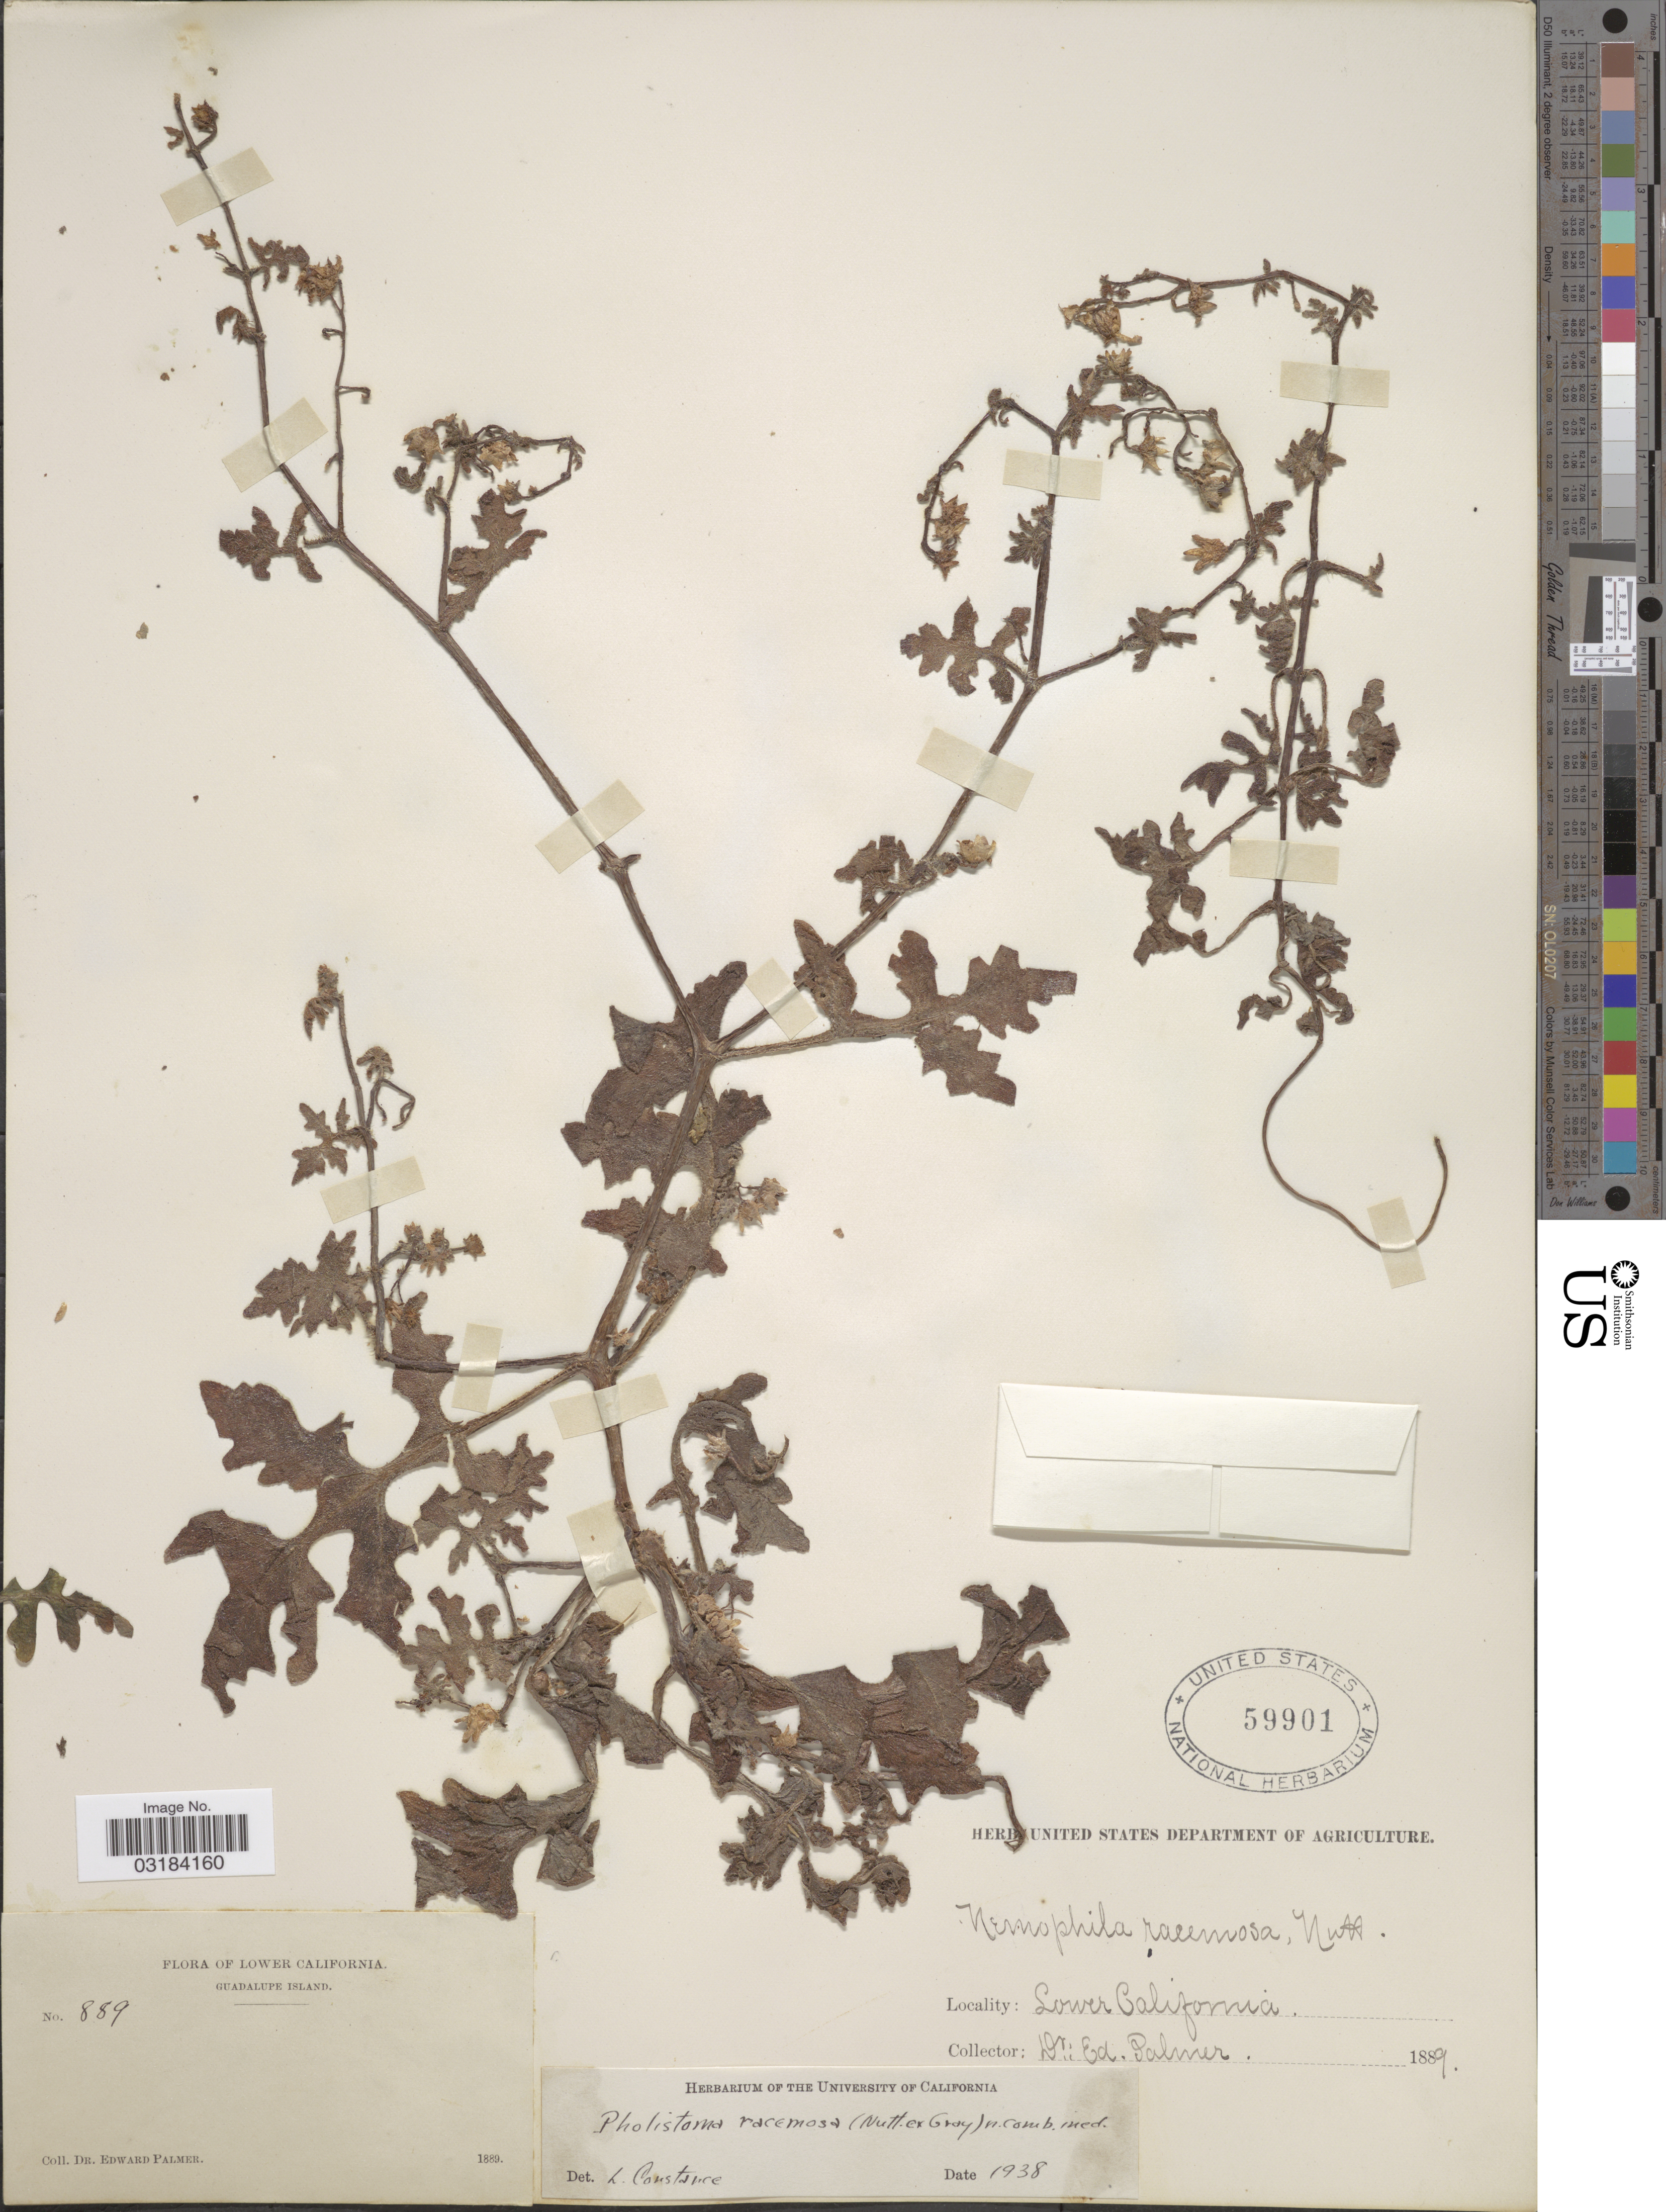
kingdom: Plantae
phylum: Tracheophyta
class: Magnoliopsida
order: Boraginales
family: Hydrophyllaceae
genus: Pholistoma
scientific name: Pholistoma racemosum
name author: (Nutt. ex A. Gray) Constance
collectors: E. Palmer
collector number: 889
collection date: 1889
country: Mexico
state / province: Baja California Norte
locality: Lower California. Guadalupe Island.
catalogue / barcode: US 59901